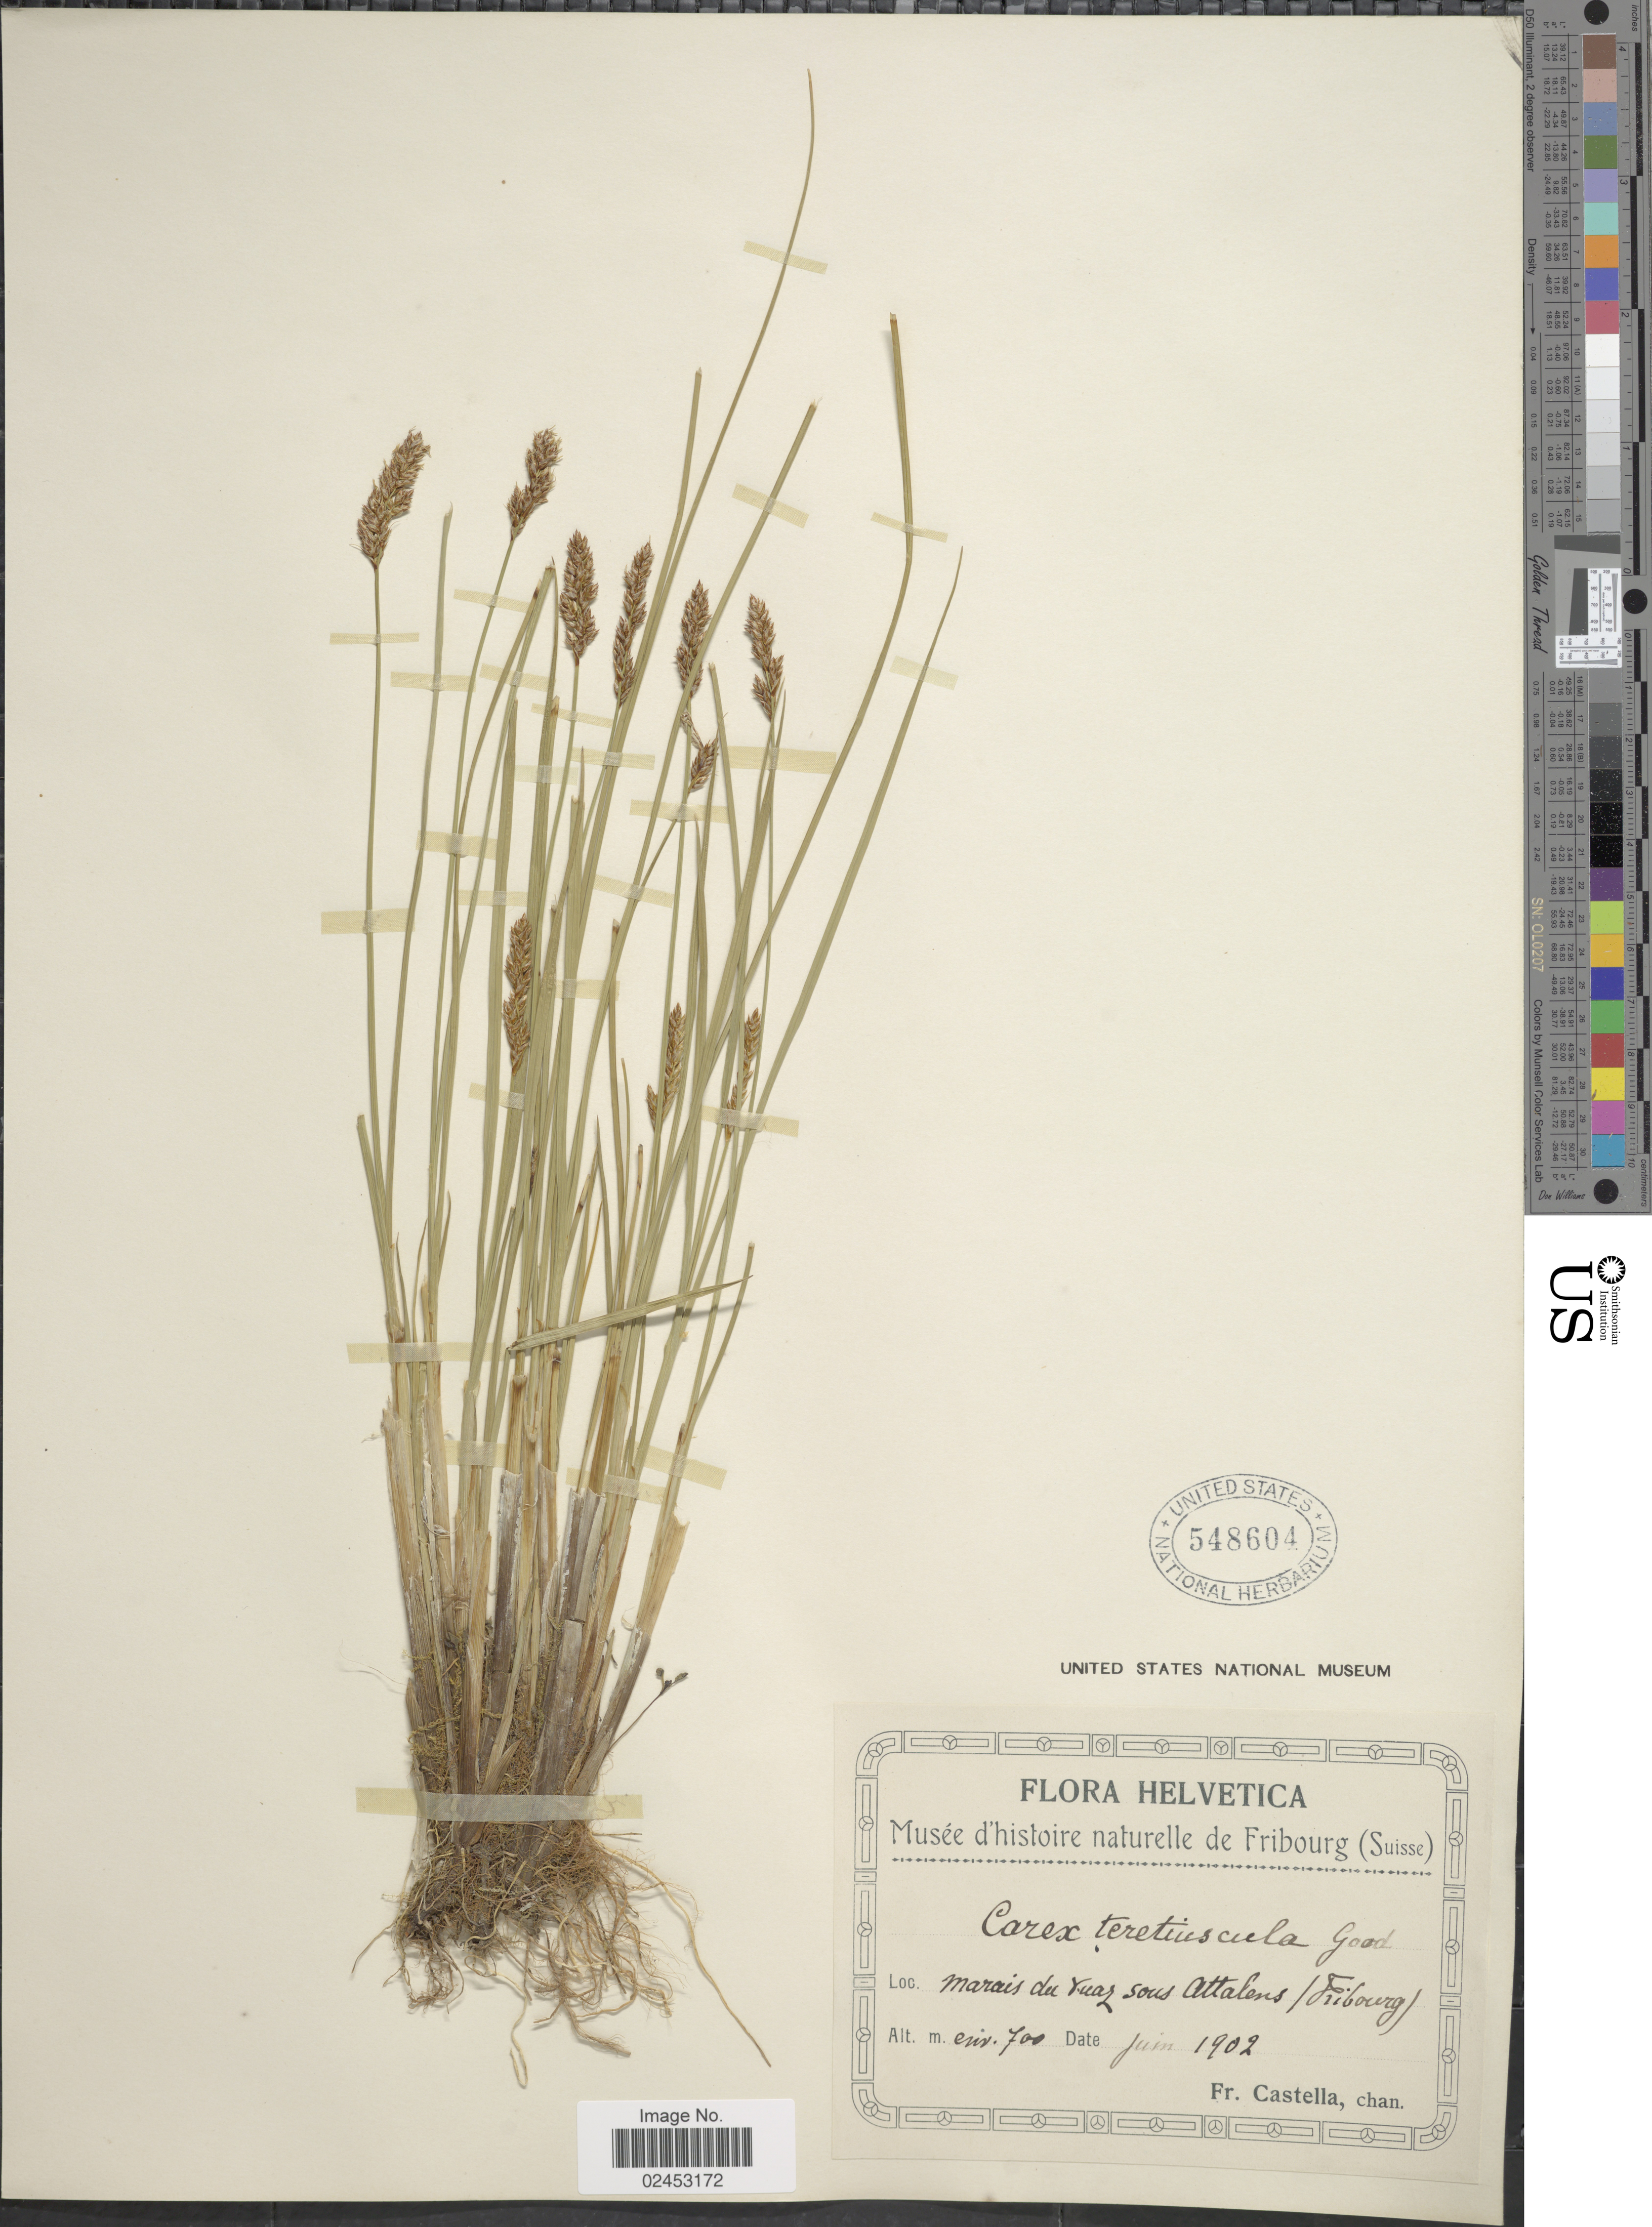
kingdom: Plantae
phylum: Tracheophyta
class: Liliopsida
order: Poales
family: Cyperaceae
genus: Carex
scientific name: Carex diandra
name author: Schrank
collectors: Fr. Castella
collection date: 1902-06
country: Switzerland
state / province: Fribourg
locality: Helvetica, Marais de Vuaz sous Attalens.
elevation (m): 700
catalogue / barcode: US 548604